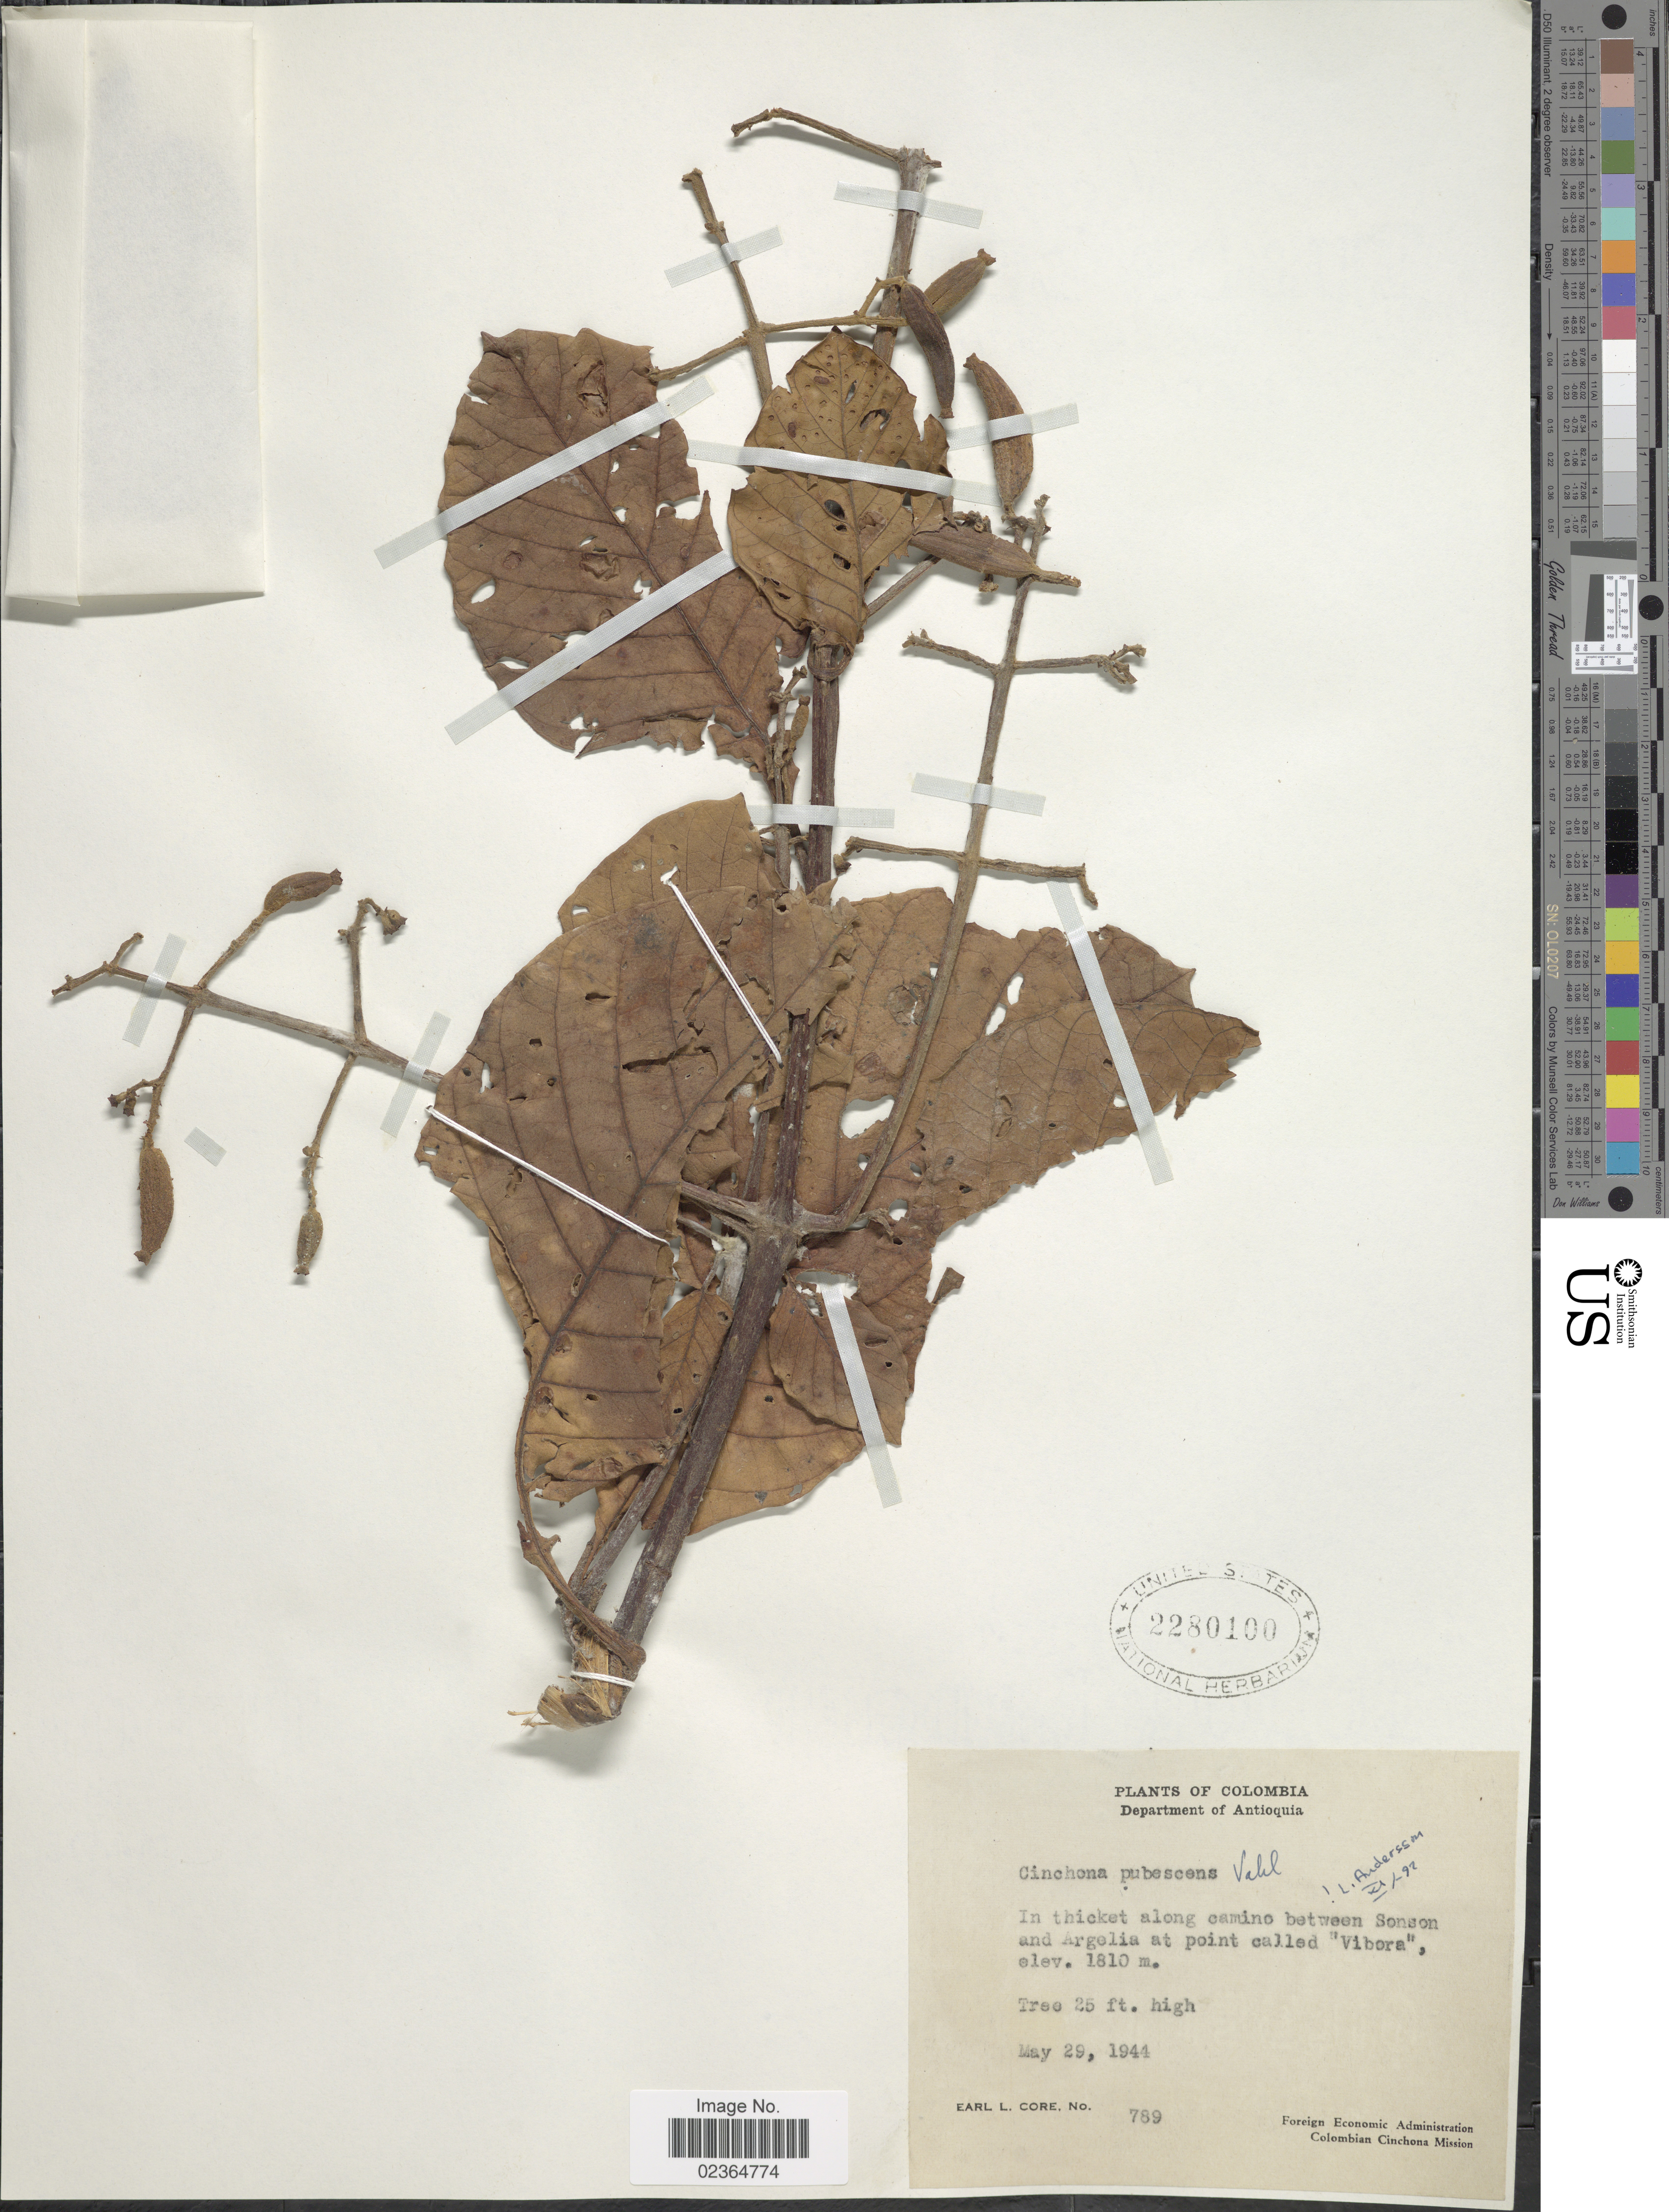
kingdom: Plantae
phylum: Tracheophyta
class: Magnoliopsida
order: Gentianales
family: Rubiaceae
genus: Cinchona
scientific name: Cinchona pubescens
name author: Vahl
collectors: E. L. Core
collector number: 789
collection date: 1944-05-29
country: Colombia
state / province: Antioquia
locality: Along camino between Sonson ad Argelia at point called "Vitora"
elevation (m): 1810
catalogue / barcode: US 2280100